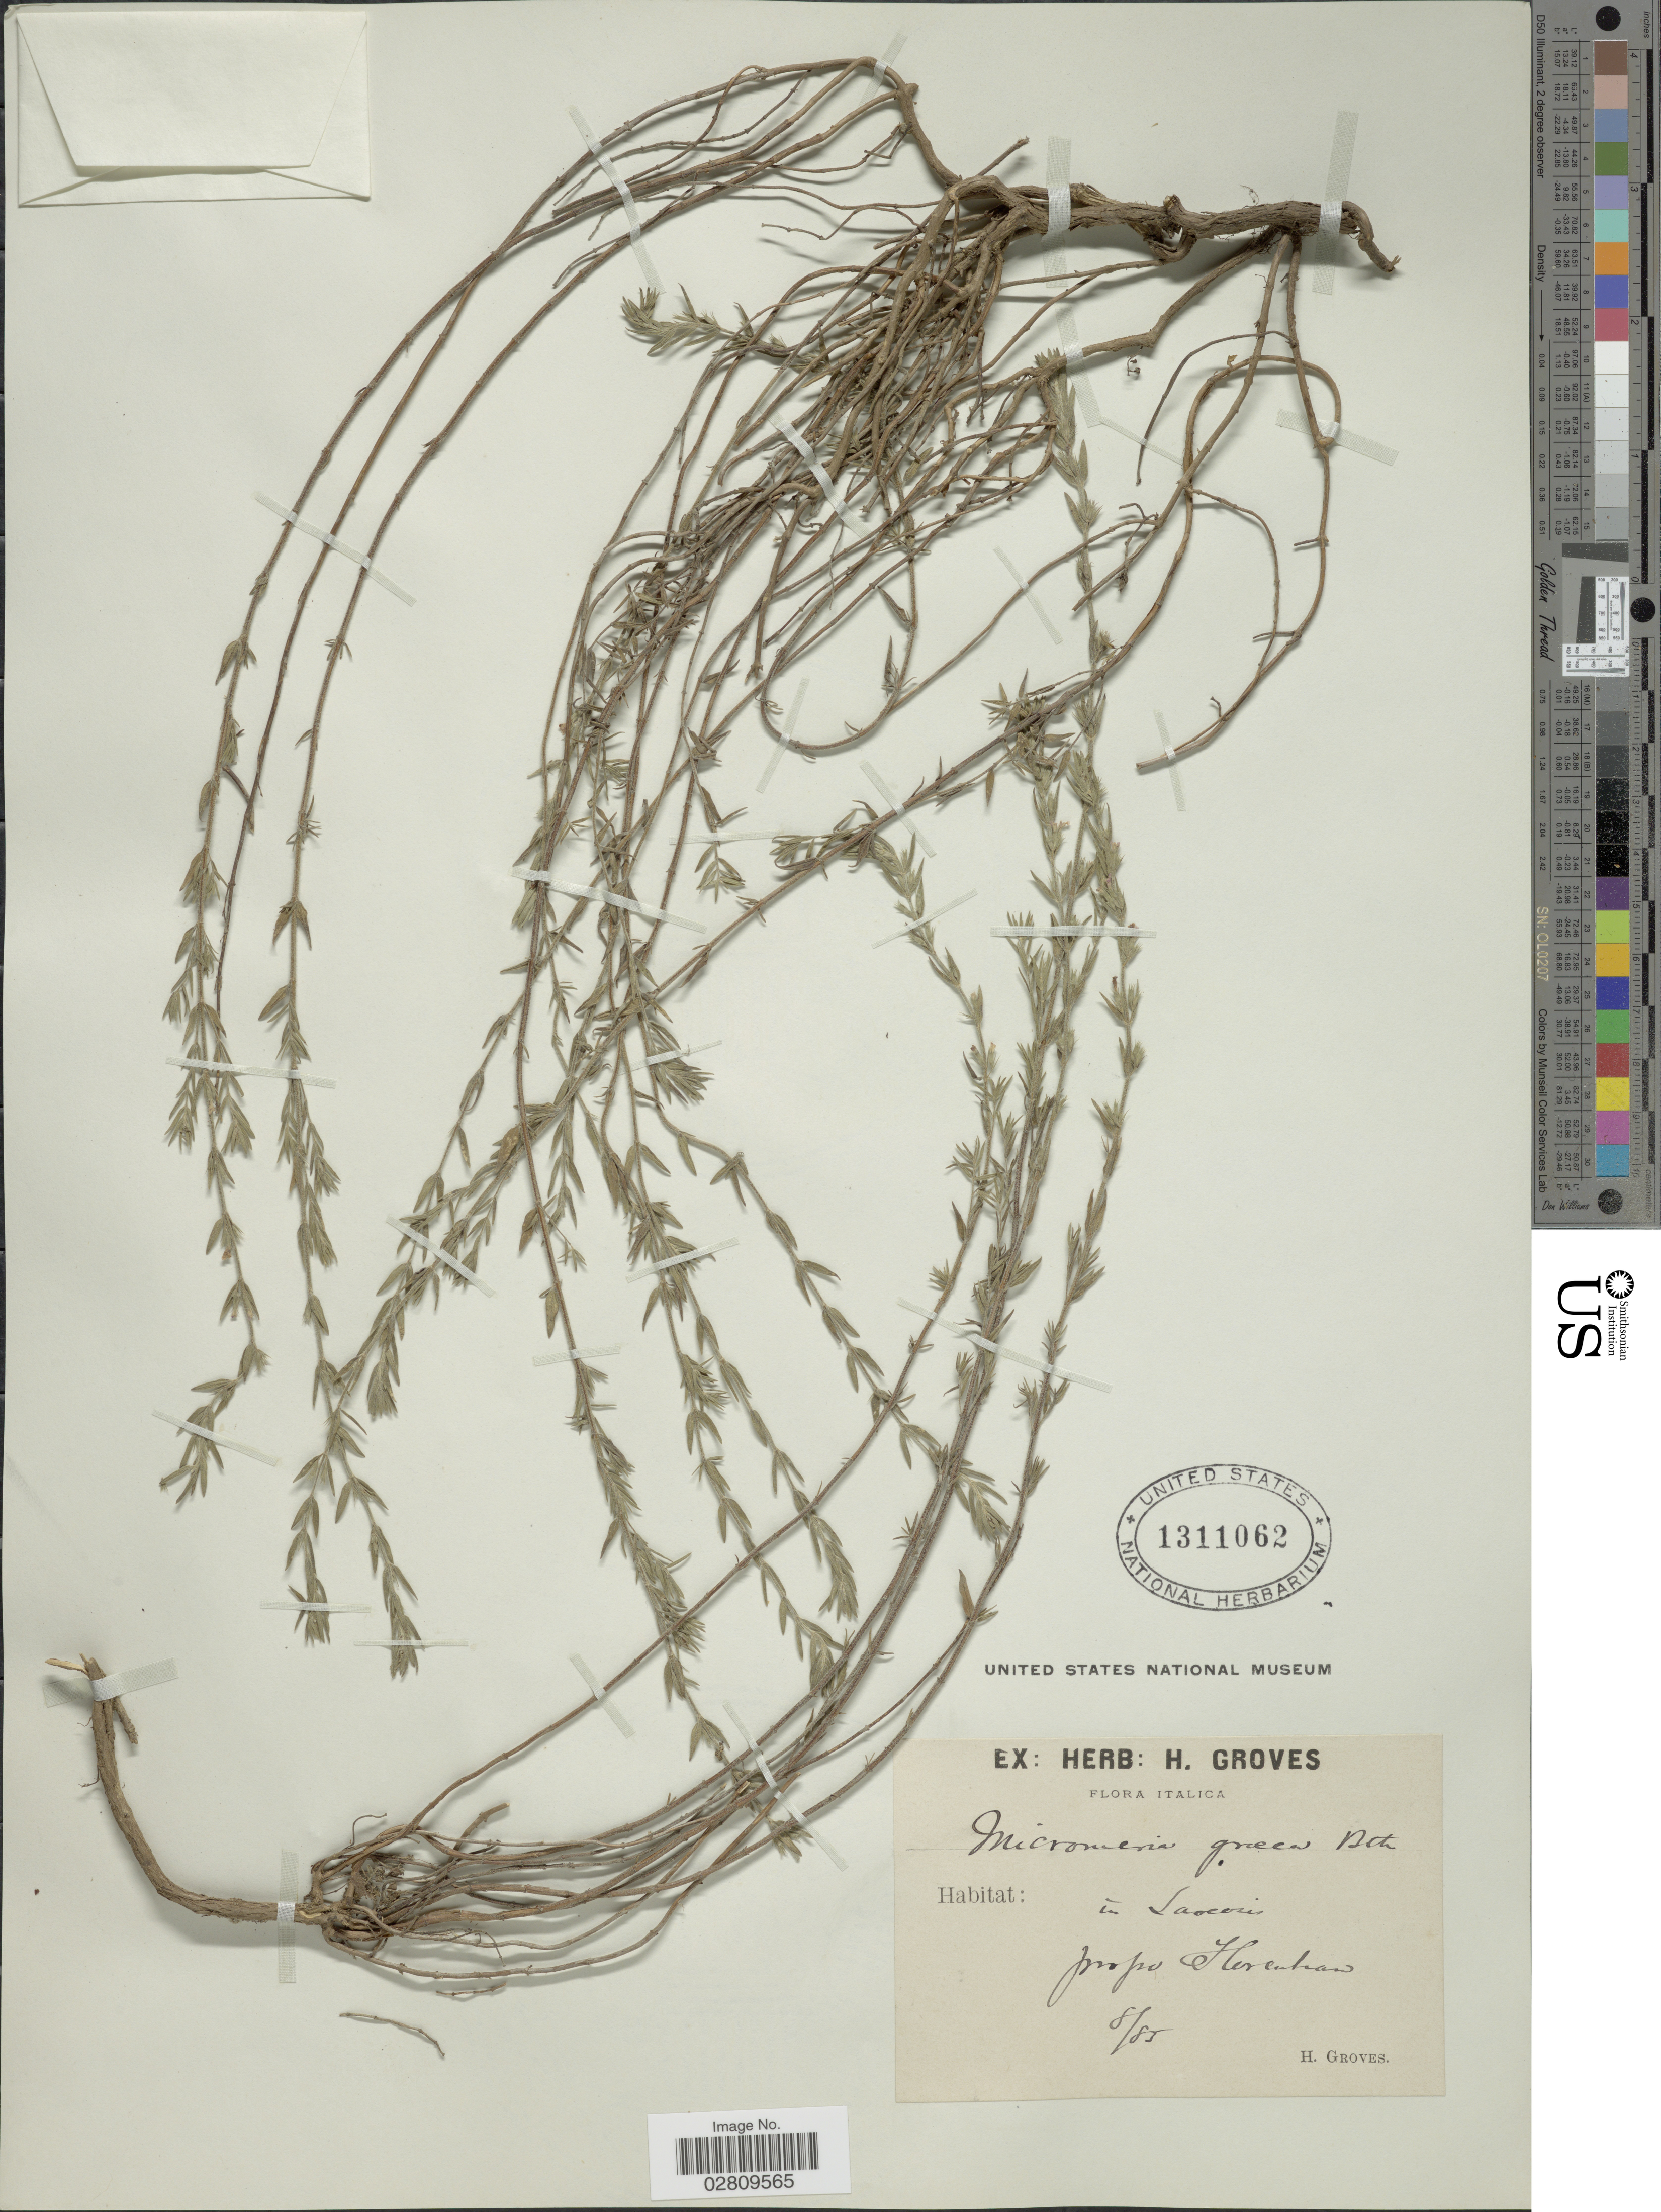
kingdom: Plantae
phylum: Tracheophyta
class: Magnoliopsida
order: Lamiales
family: Lamiaceae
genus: Micromeria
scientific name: Micromeria graeca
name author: Benth. ex Rchb.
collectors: H. Groves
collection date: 1883-08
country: Italy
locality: Italica. In Saocosis [interpreted] prope Herentran [interpreted].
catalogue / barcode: US 1311062